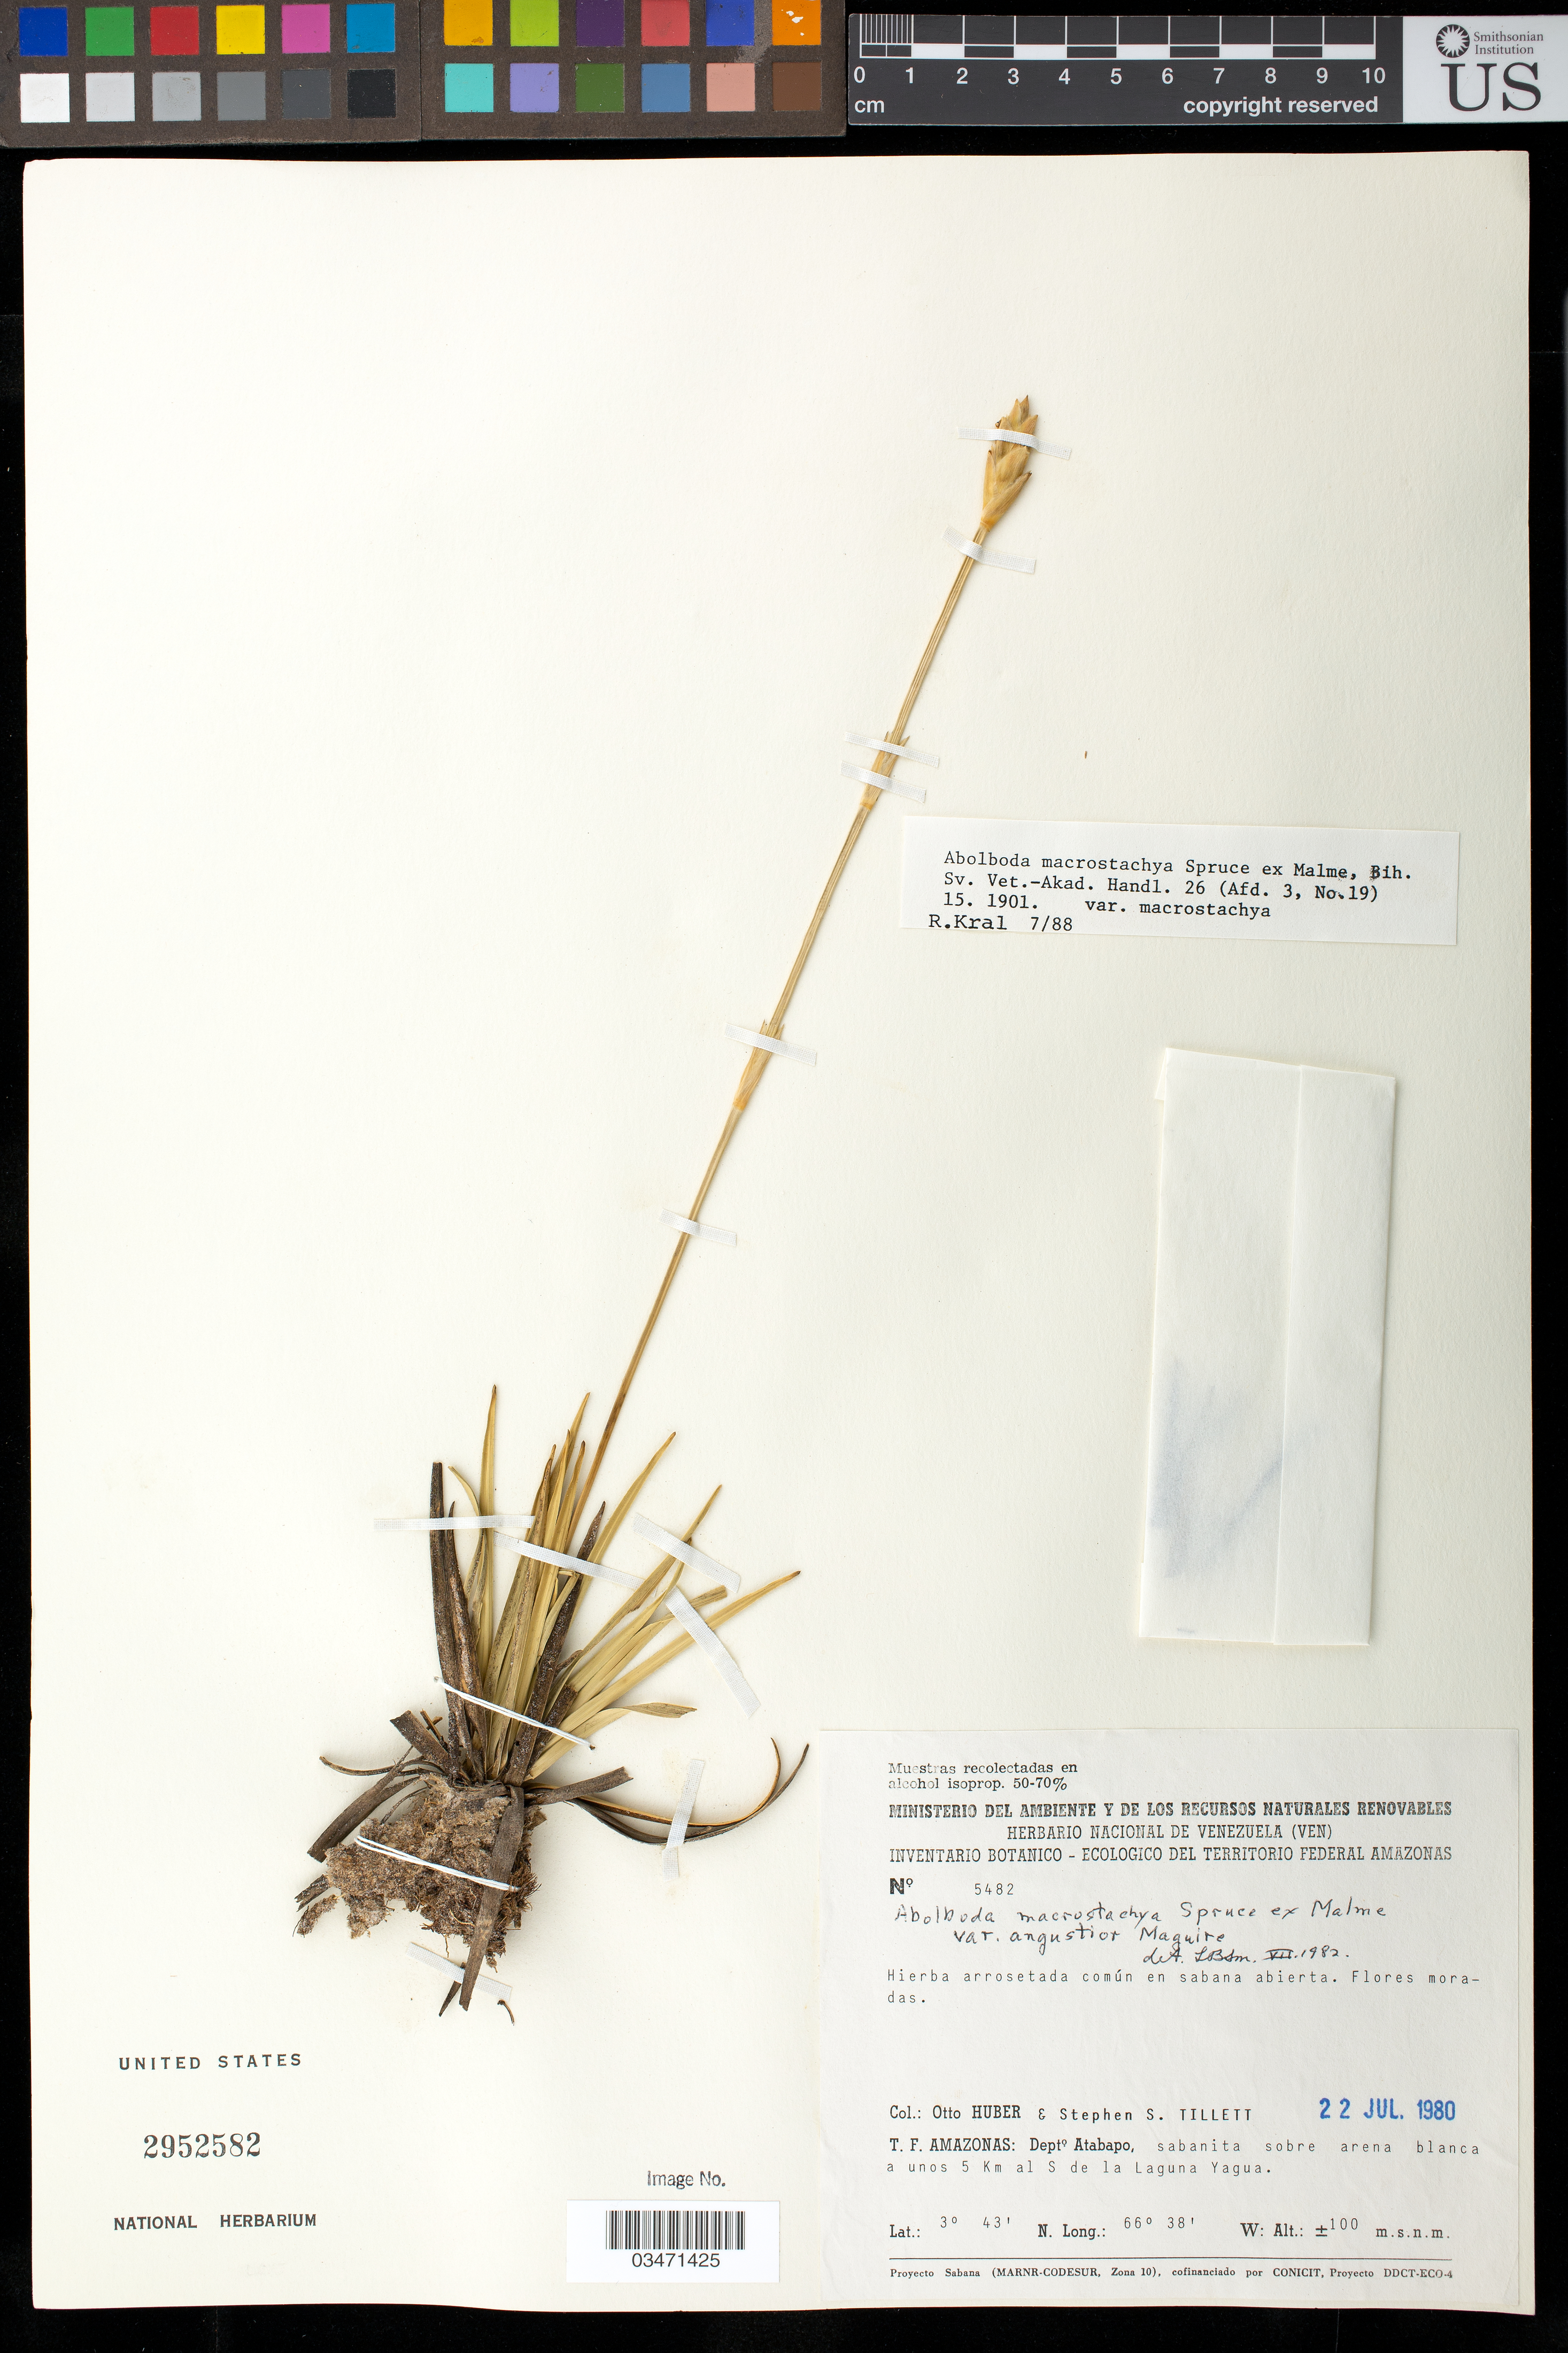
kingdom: Plantae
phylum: Tracheophyta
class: Liliopsida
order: Poales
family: Xyridaceae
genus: Abolboda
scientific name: Abolboda macrostachya var. macrostachya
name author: Spruce ex Malme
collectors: O. Huber & S. S. Tillett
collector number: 5482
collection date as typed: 22-Jul-80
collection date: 1980-07-22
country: Venezuela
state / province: Amazonas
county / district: Atabapo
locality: Laguna Yagua, 5 km al S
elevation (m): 100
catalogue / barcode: US 2952582